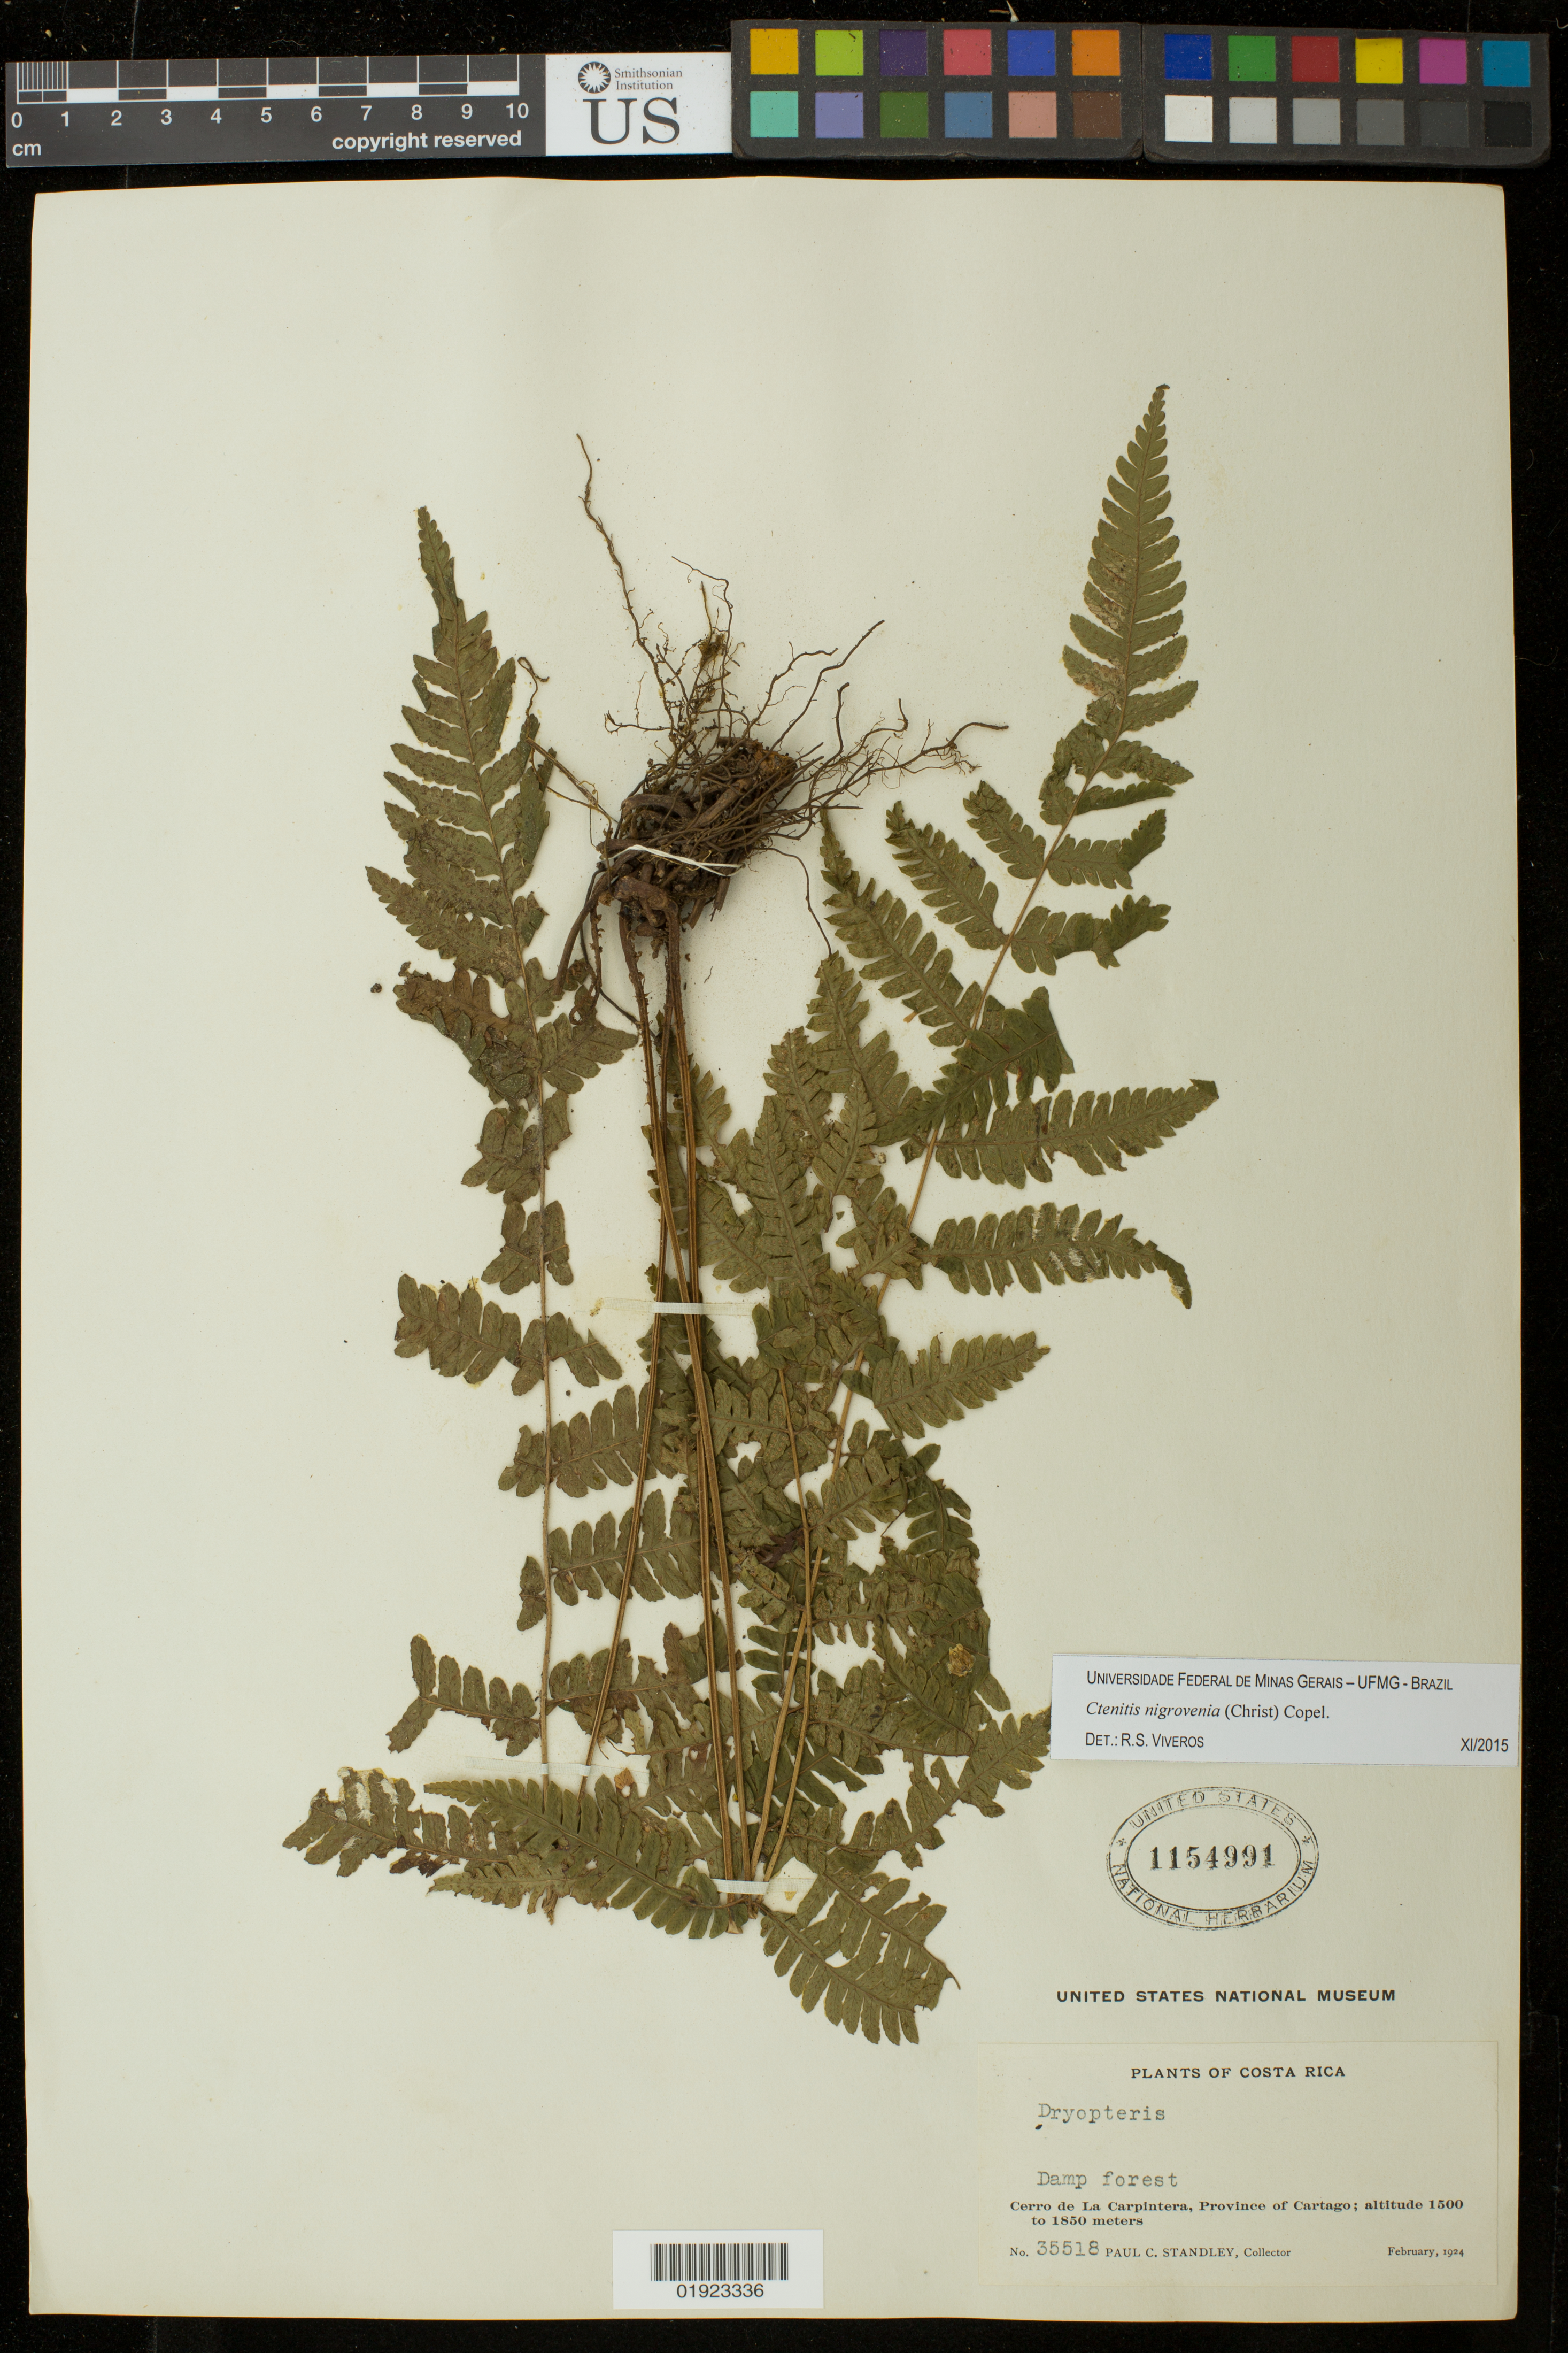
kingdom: Plantae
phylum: Tracheophyta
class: Polypodiopsida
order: Polypodiales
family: Dryopteridaceae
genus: Ctenitis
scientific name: Ctenitis nigrovenia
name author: (Christ) Copel.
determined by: Viveros, R. S.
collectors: P. C. Standley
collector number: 35518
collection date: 1924-02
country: Costa Rica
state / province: Cartago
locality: Cerro de La Carpintera.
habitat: Damp forest.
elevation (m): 1500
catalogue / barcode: US 1154991